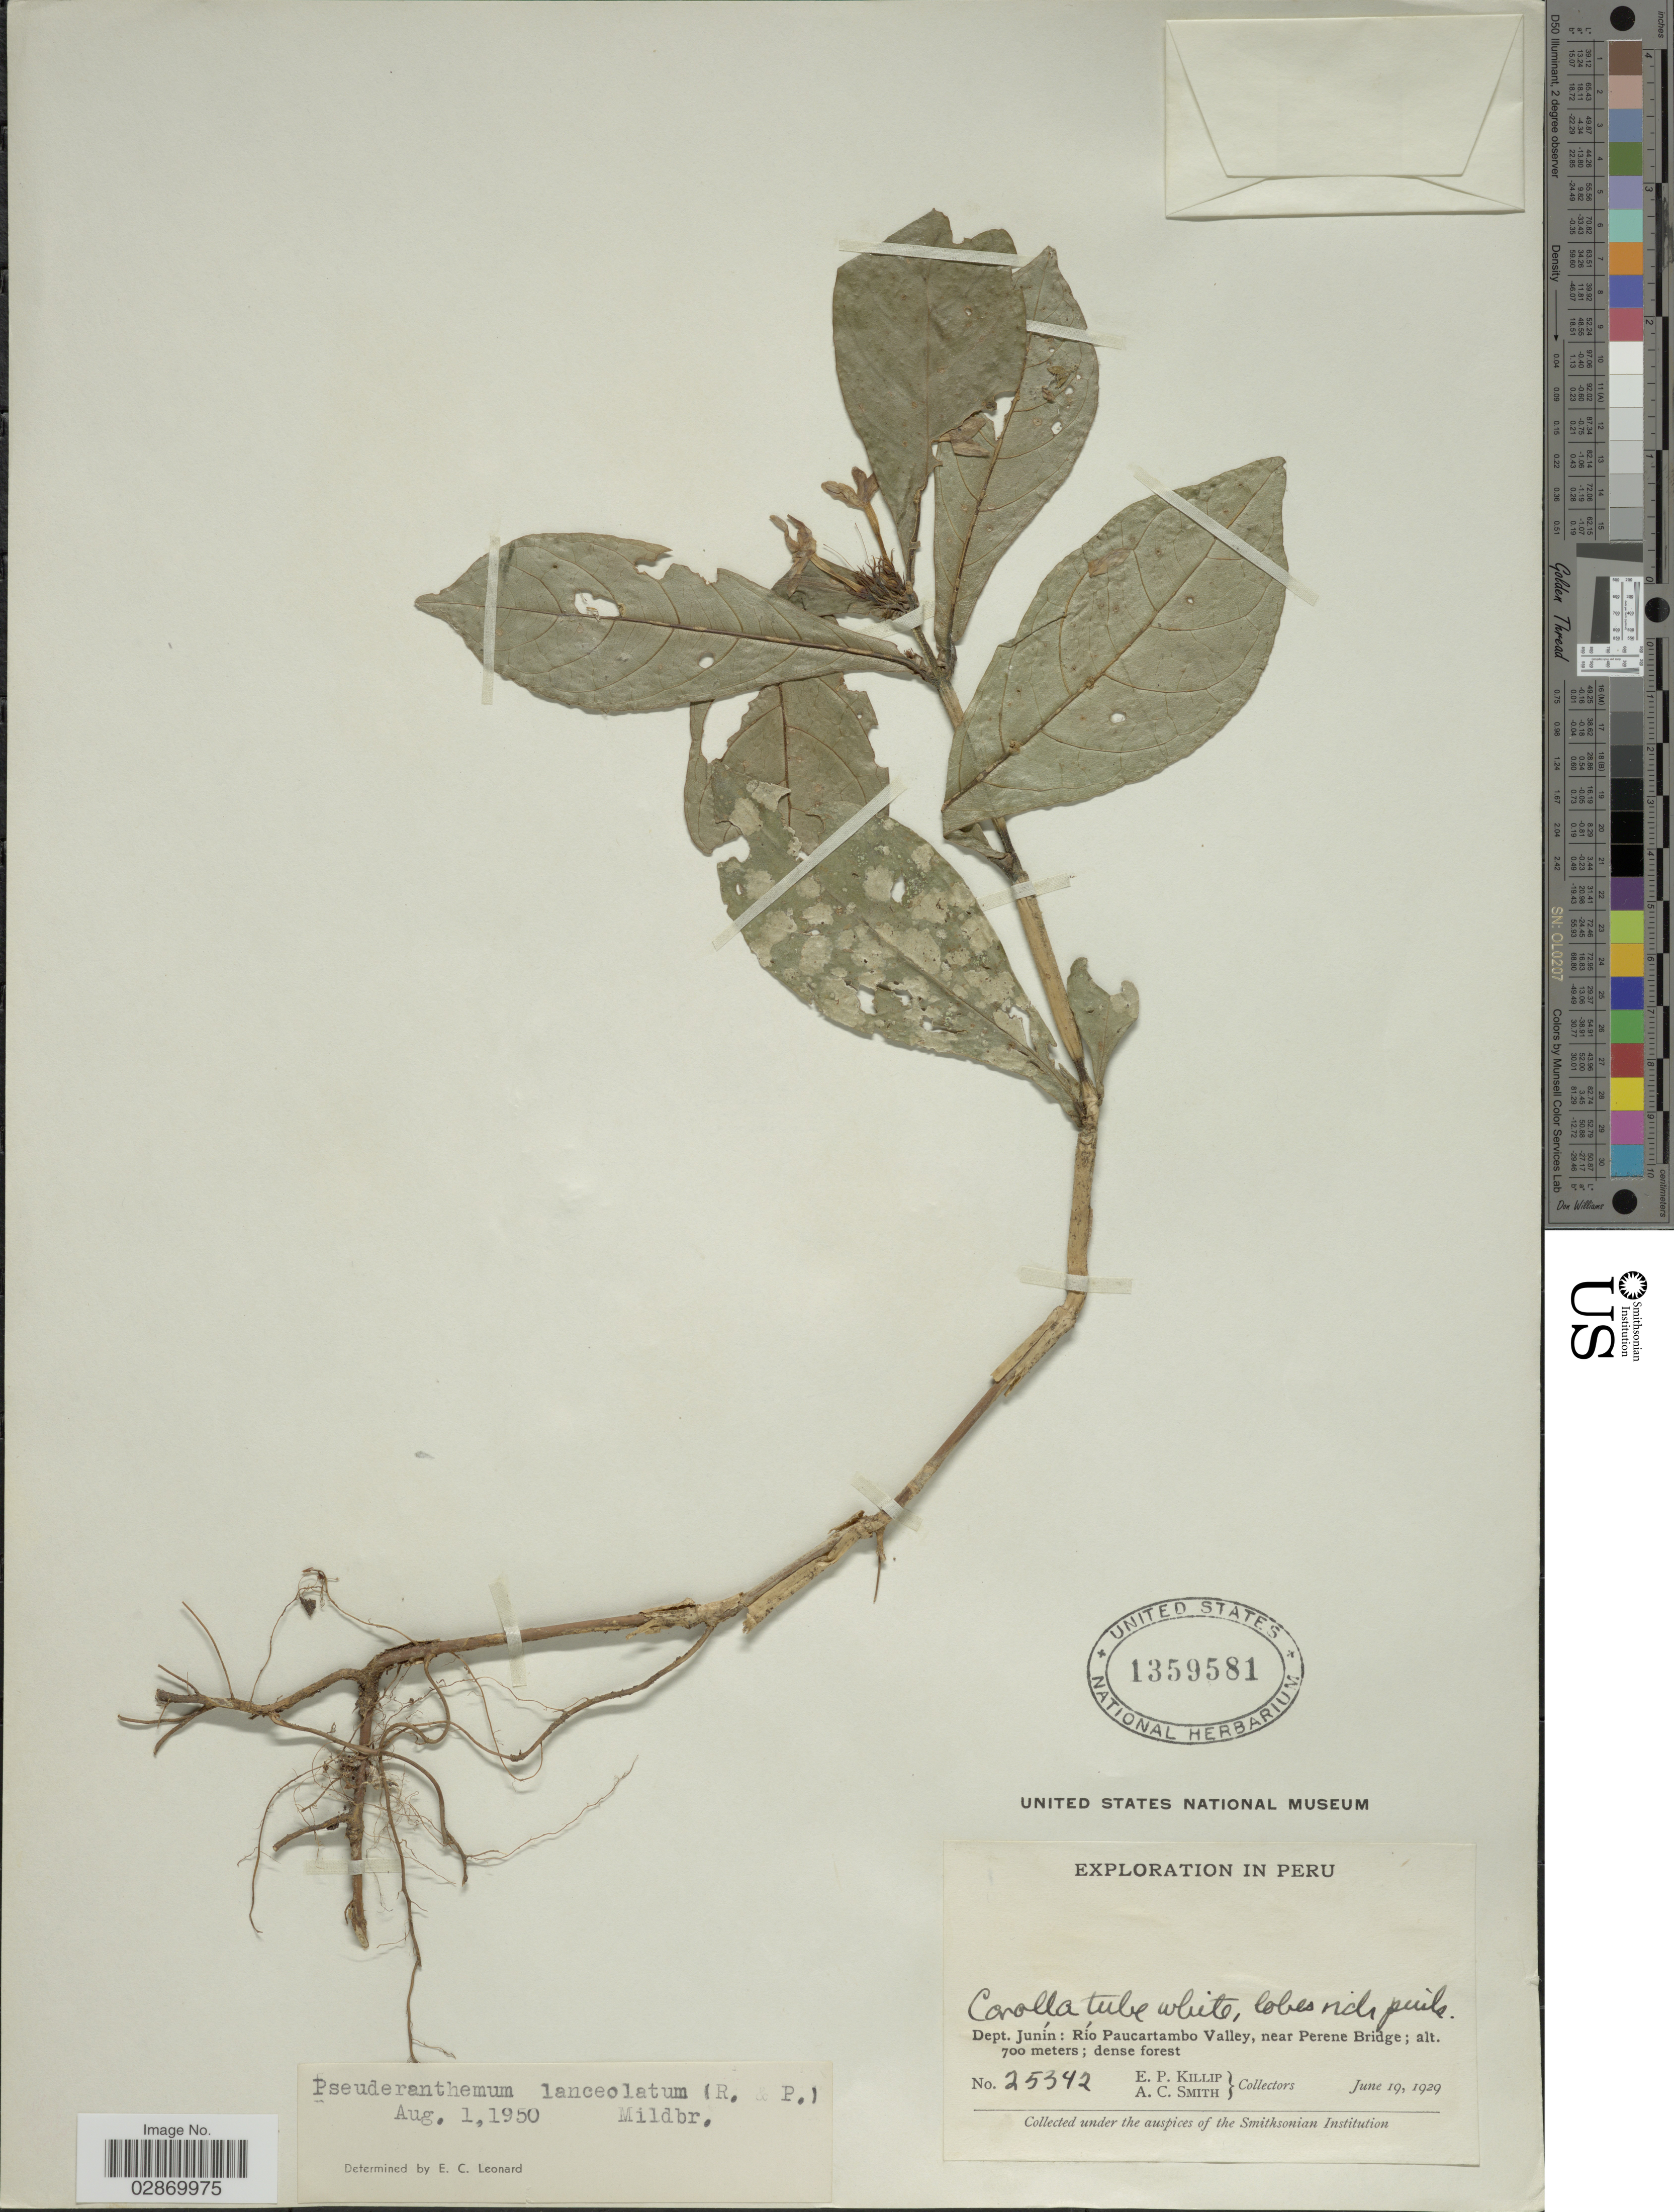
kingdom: Plantae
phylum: Tracheophyta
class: Magnoliopsida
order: Lamiales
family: Acanthaceae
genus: Pseuderanthemum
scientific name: Pseuderanthemum lanceolatum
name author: (Ruiz & Pav.) Wassh.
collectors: E. P. Killip & A. C. Smith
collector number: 25342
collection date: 1929-06-19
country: Peru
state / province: Junín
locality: Dept. Junín, Río Paucartambo Valley, near Perene Bridge.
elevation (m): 700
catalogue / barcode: US 1359581